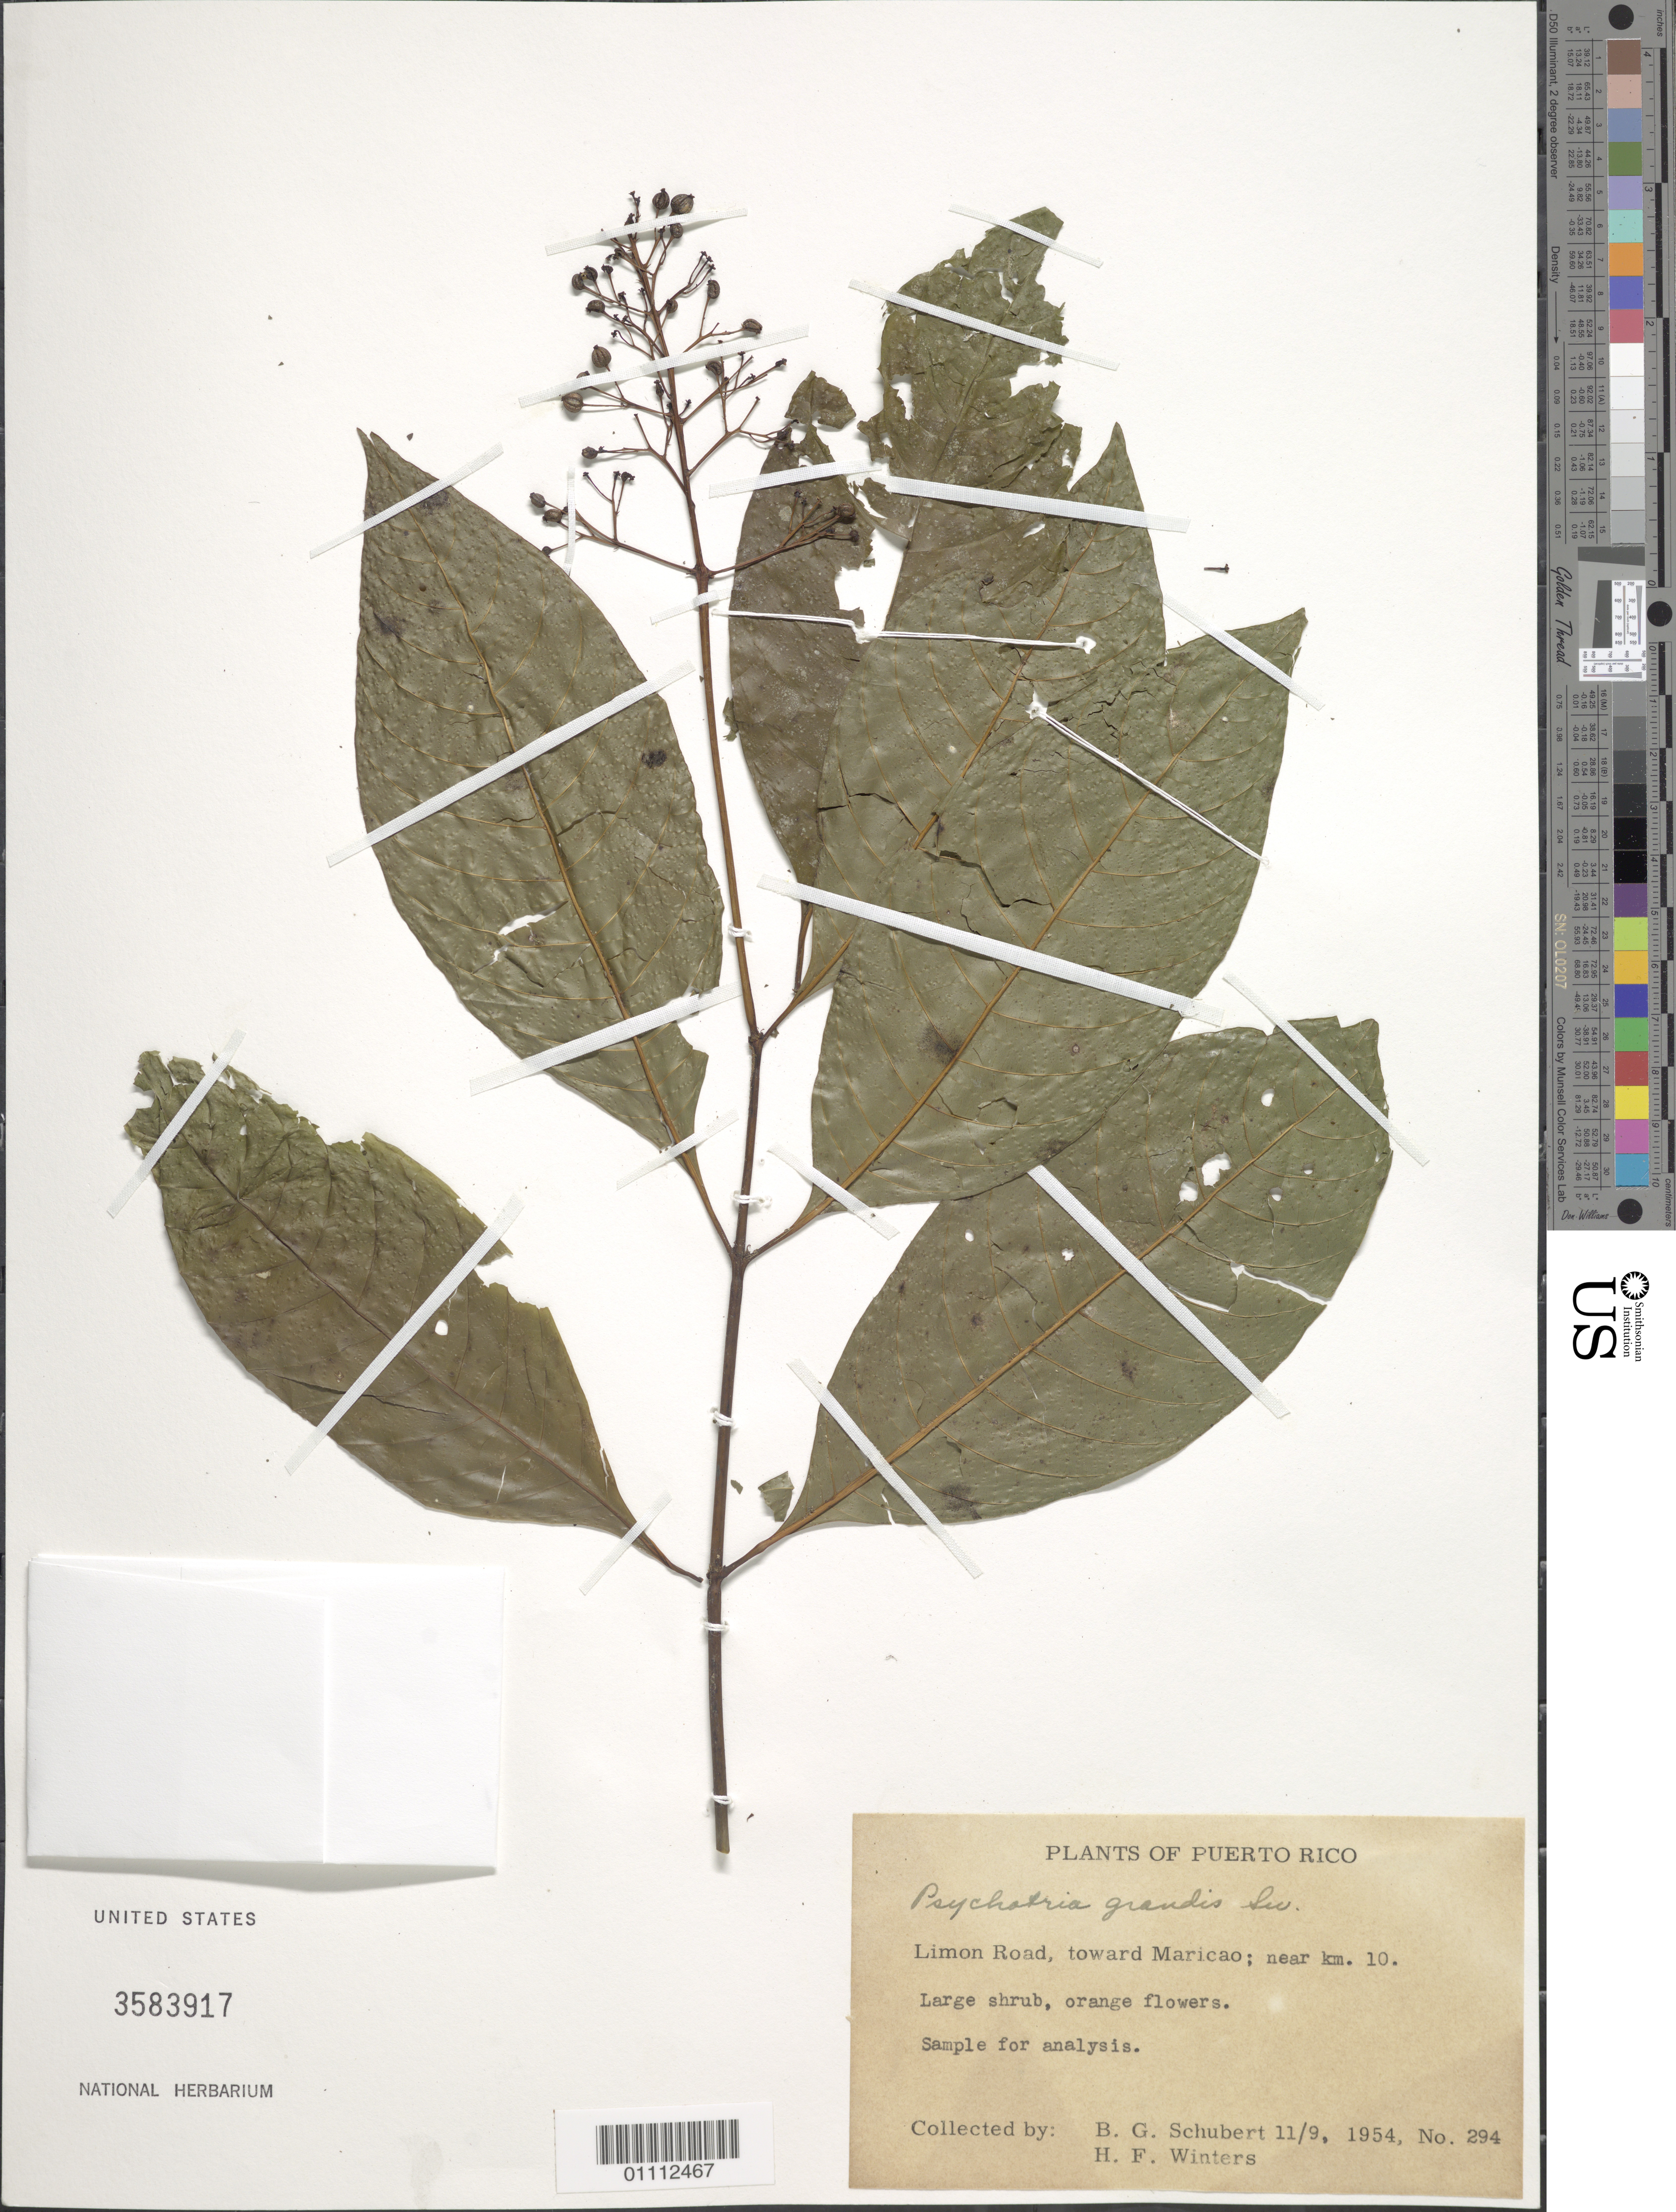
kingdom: Plantae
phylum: Tracheophyta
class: Magnoliopsida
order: Gentianales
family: Rubiaceae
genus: Psychotria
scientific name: Psychotria grandis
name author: Sw.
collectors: B. Schubert & H. Winters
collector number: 294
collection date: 1954-11-09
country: Puerto Rico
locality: Limon Road, toward Maricao; near km 10.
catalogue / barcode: US 3583917